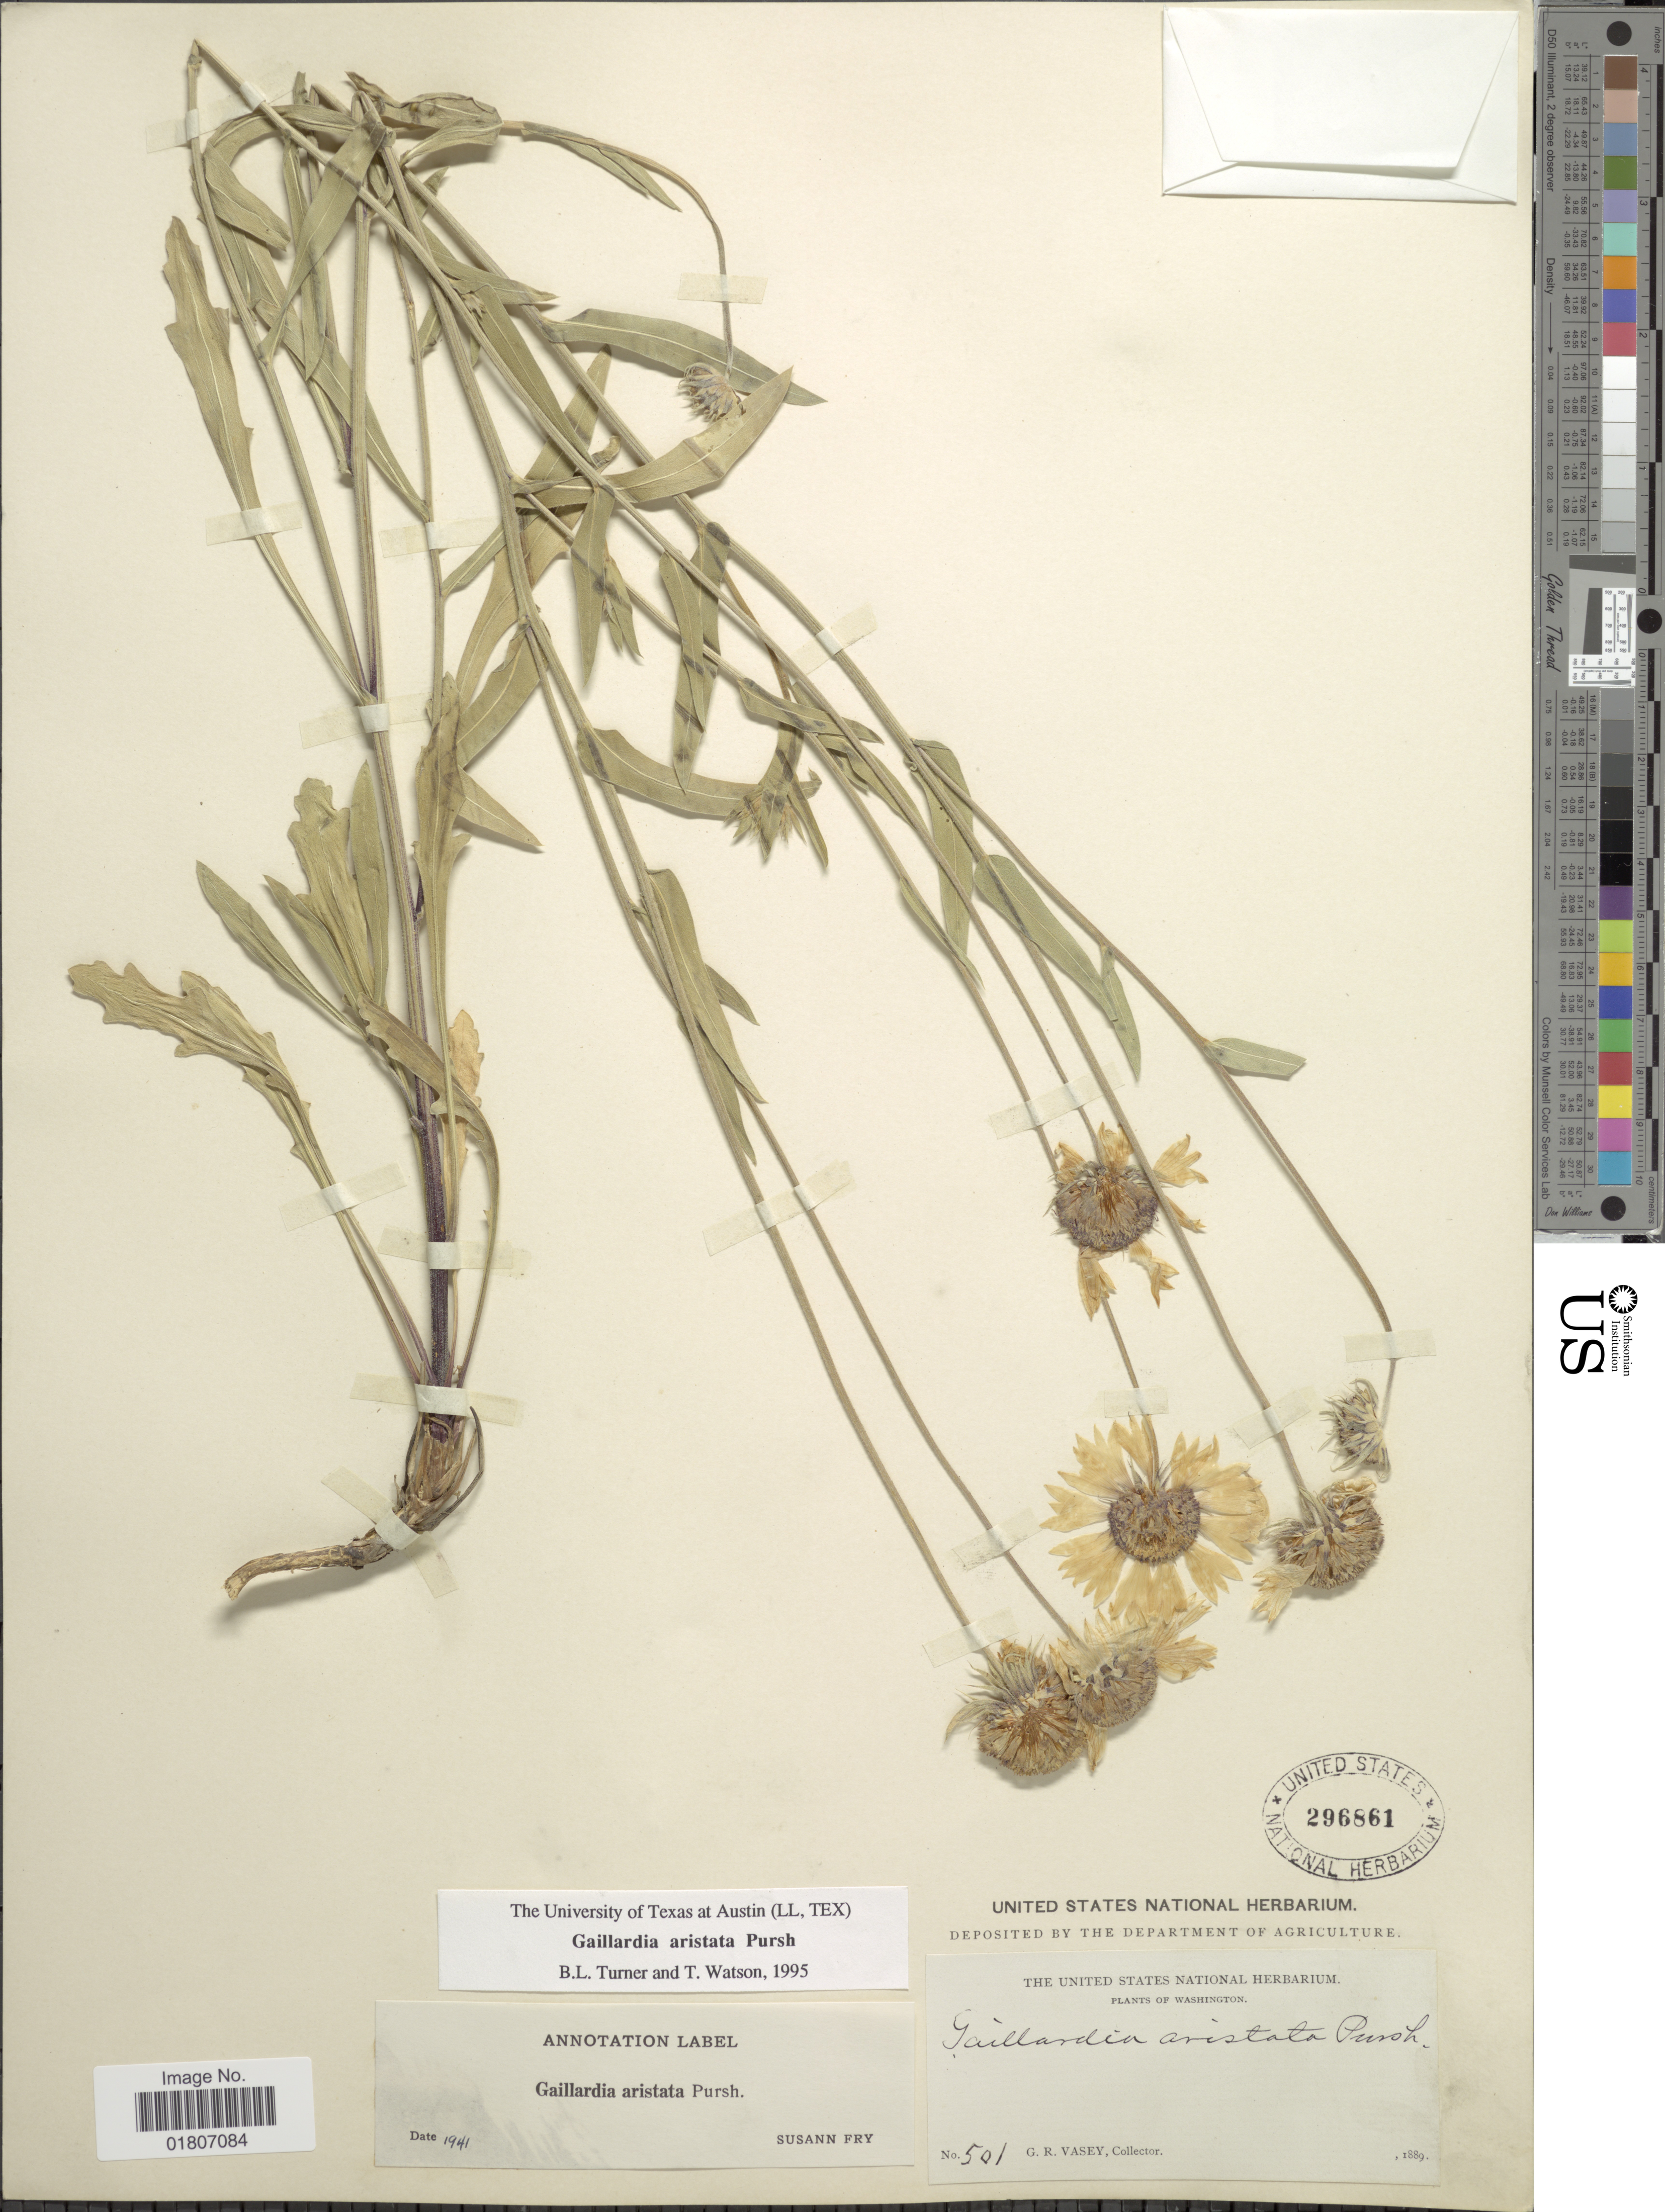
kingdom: Plantae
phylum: Tracheophyta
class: Magnoliopsida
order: Asterales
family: Asteraceae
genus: Gaillardia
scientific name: Gaillardia aristata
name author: Pursh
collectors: G. R. Vasey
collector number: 501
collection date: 1889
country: United States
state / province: Washington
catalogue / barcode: US 296861